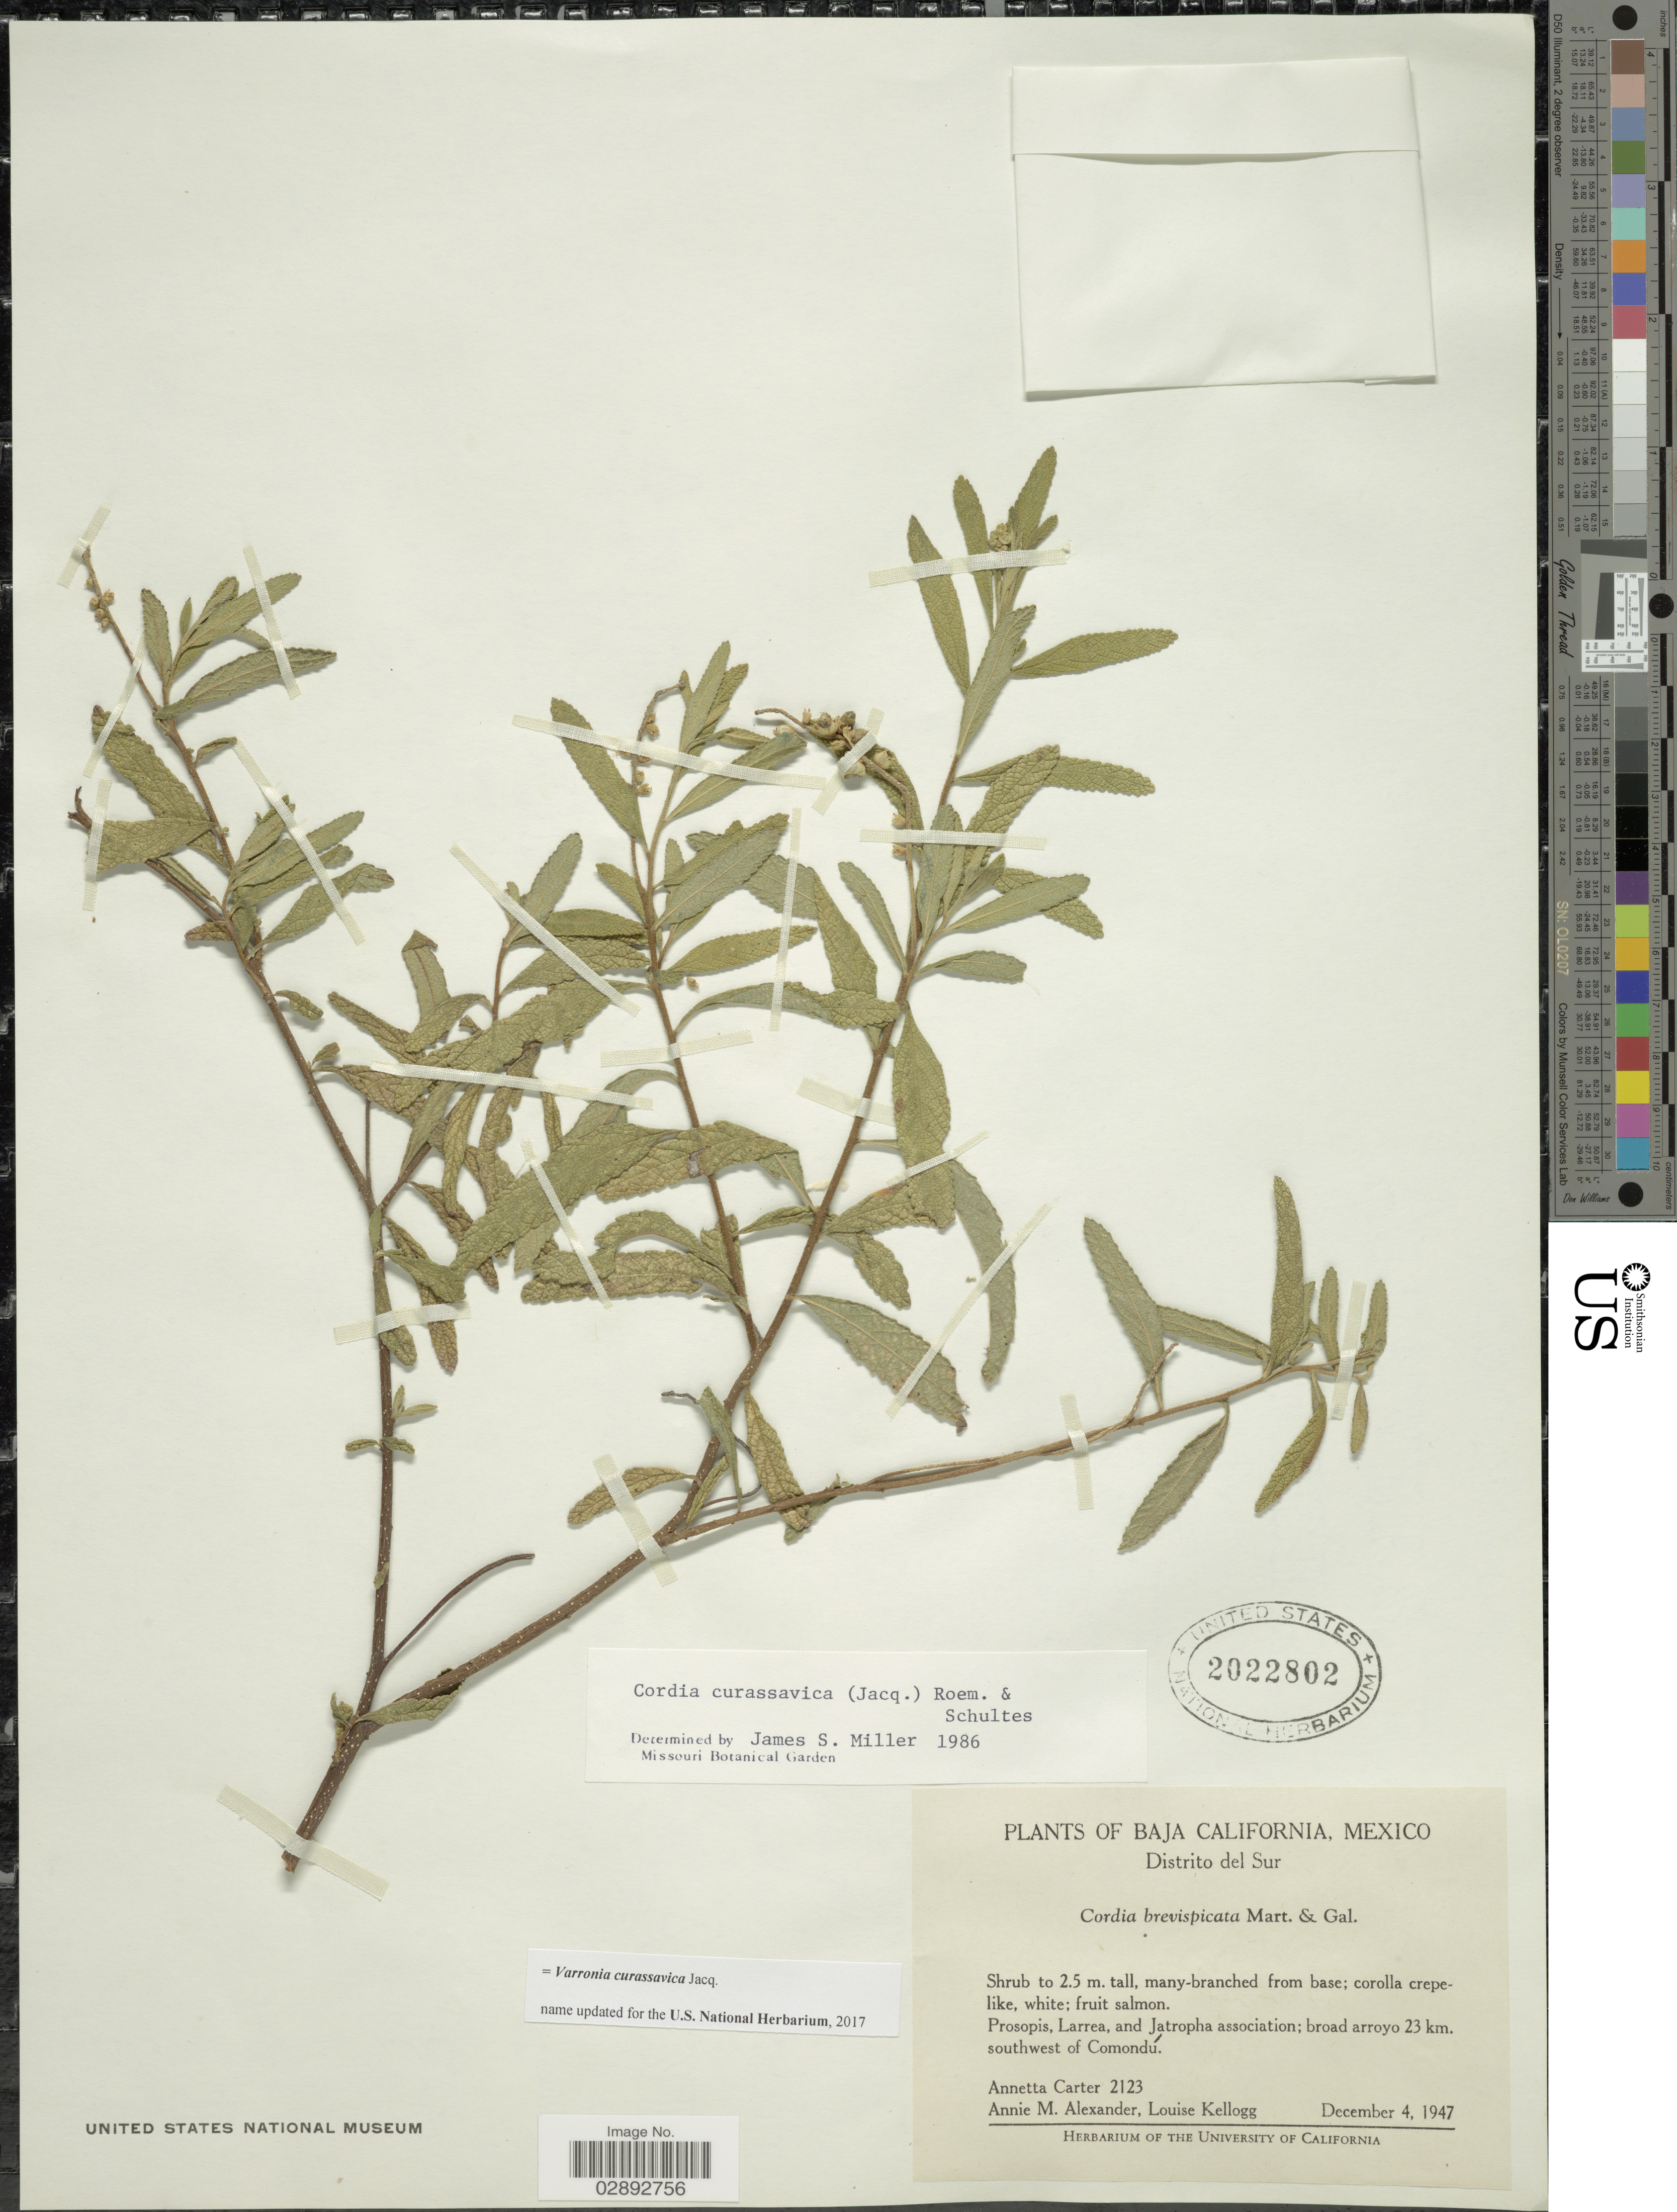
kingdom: Plantae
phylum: Tracheophyta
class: Magnoliopsida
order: Boraginales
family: Cordiaceae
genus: Varronia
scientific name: Varronia curassavica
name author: Jacq.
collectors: A. Carter, A. M. Alexander & L. Kellogg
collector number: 2123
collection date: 1947-12-04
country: Mexico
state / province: Baja California Sur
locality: Distrito del Sur. Broad arroyo 23 km. southwest of Comondú.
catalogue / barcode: US 2022802